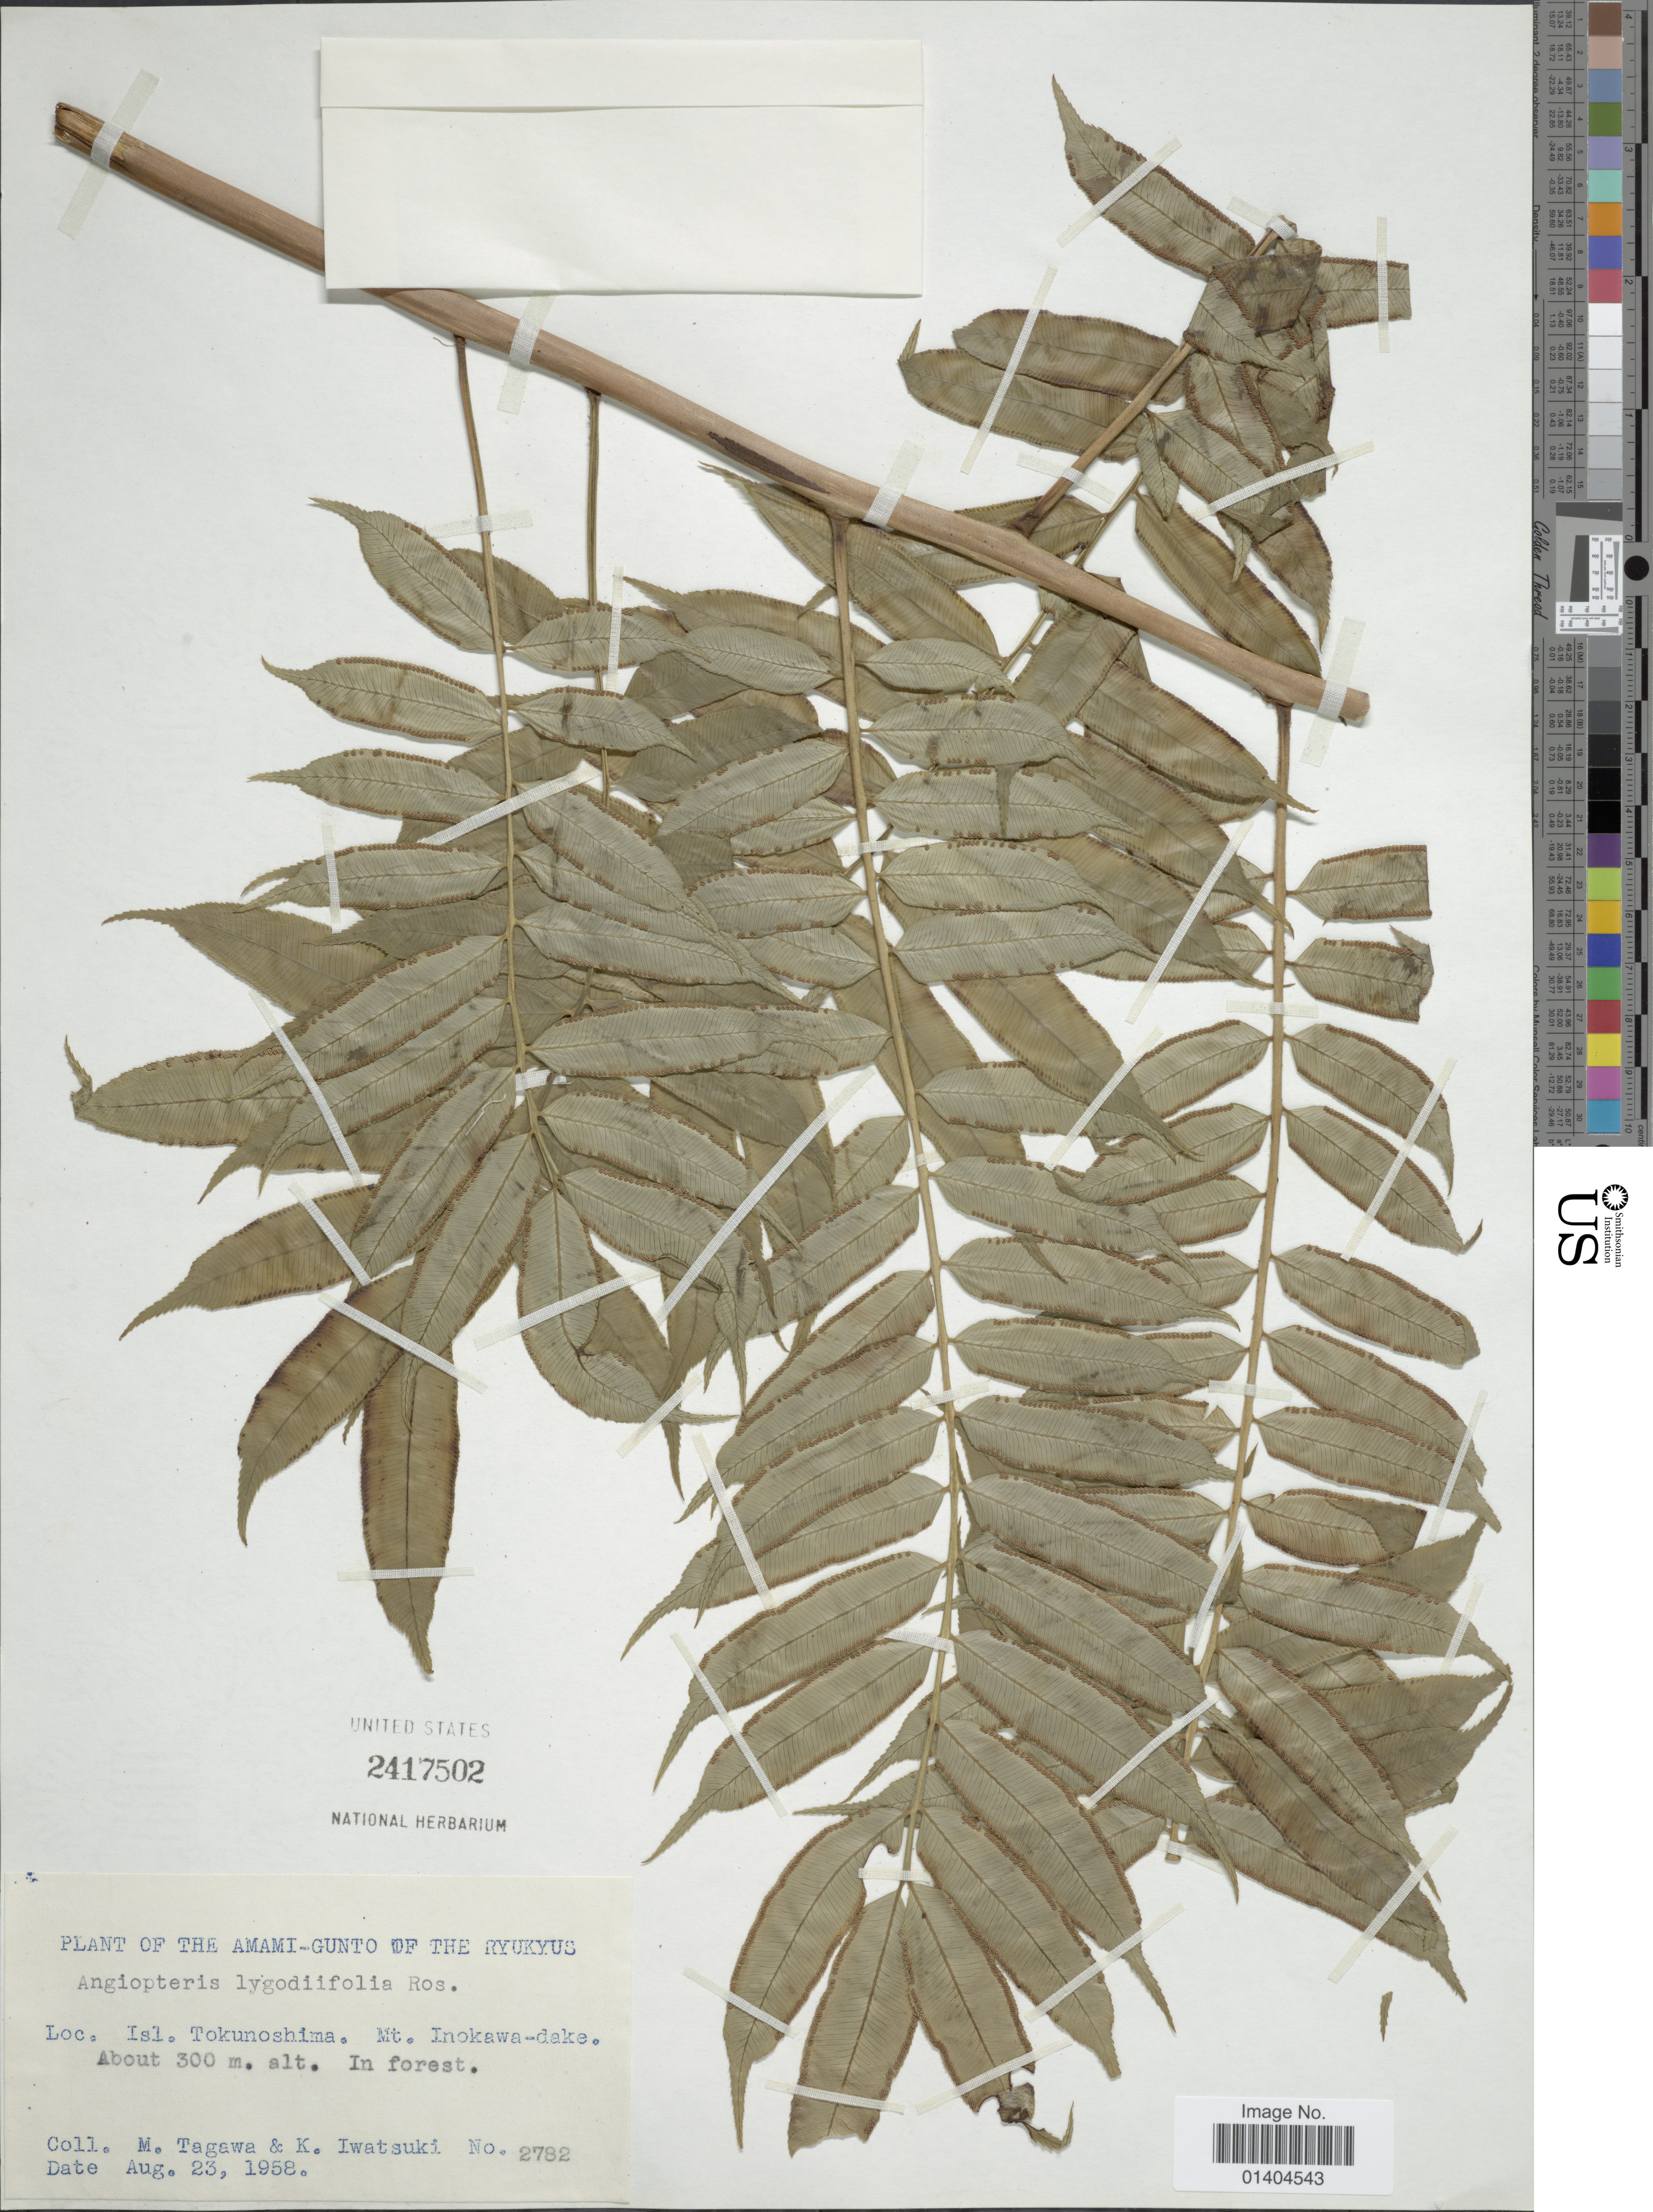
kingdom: Plantae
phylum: Tracheophyta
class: Polypodiopsida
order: Marattiales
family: Marattiaceae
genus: Angiopteris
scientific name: Angiopteris lygodiifolia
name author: Rosenst.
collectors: M. Tagawa & K. Iwatsuki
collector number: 2782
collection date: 1958-08-23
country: Japan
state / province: Okinawa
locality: Isl. Tokunoshima. Mt. Inokawa-dake. The Amami-Gunto of the Ryukyus.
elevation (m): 300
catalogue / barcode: US 2417502